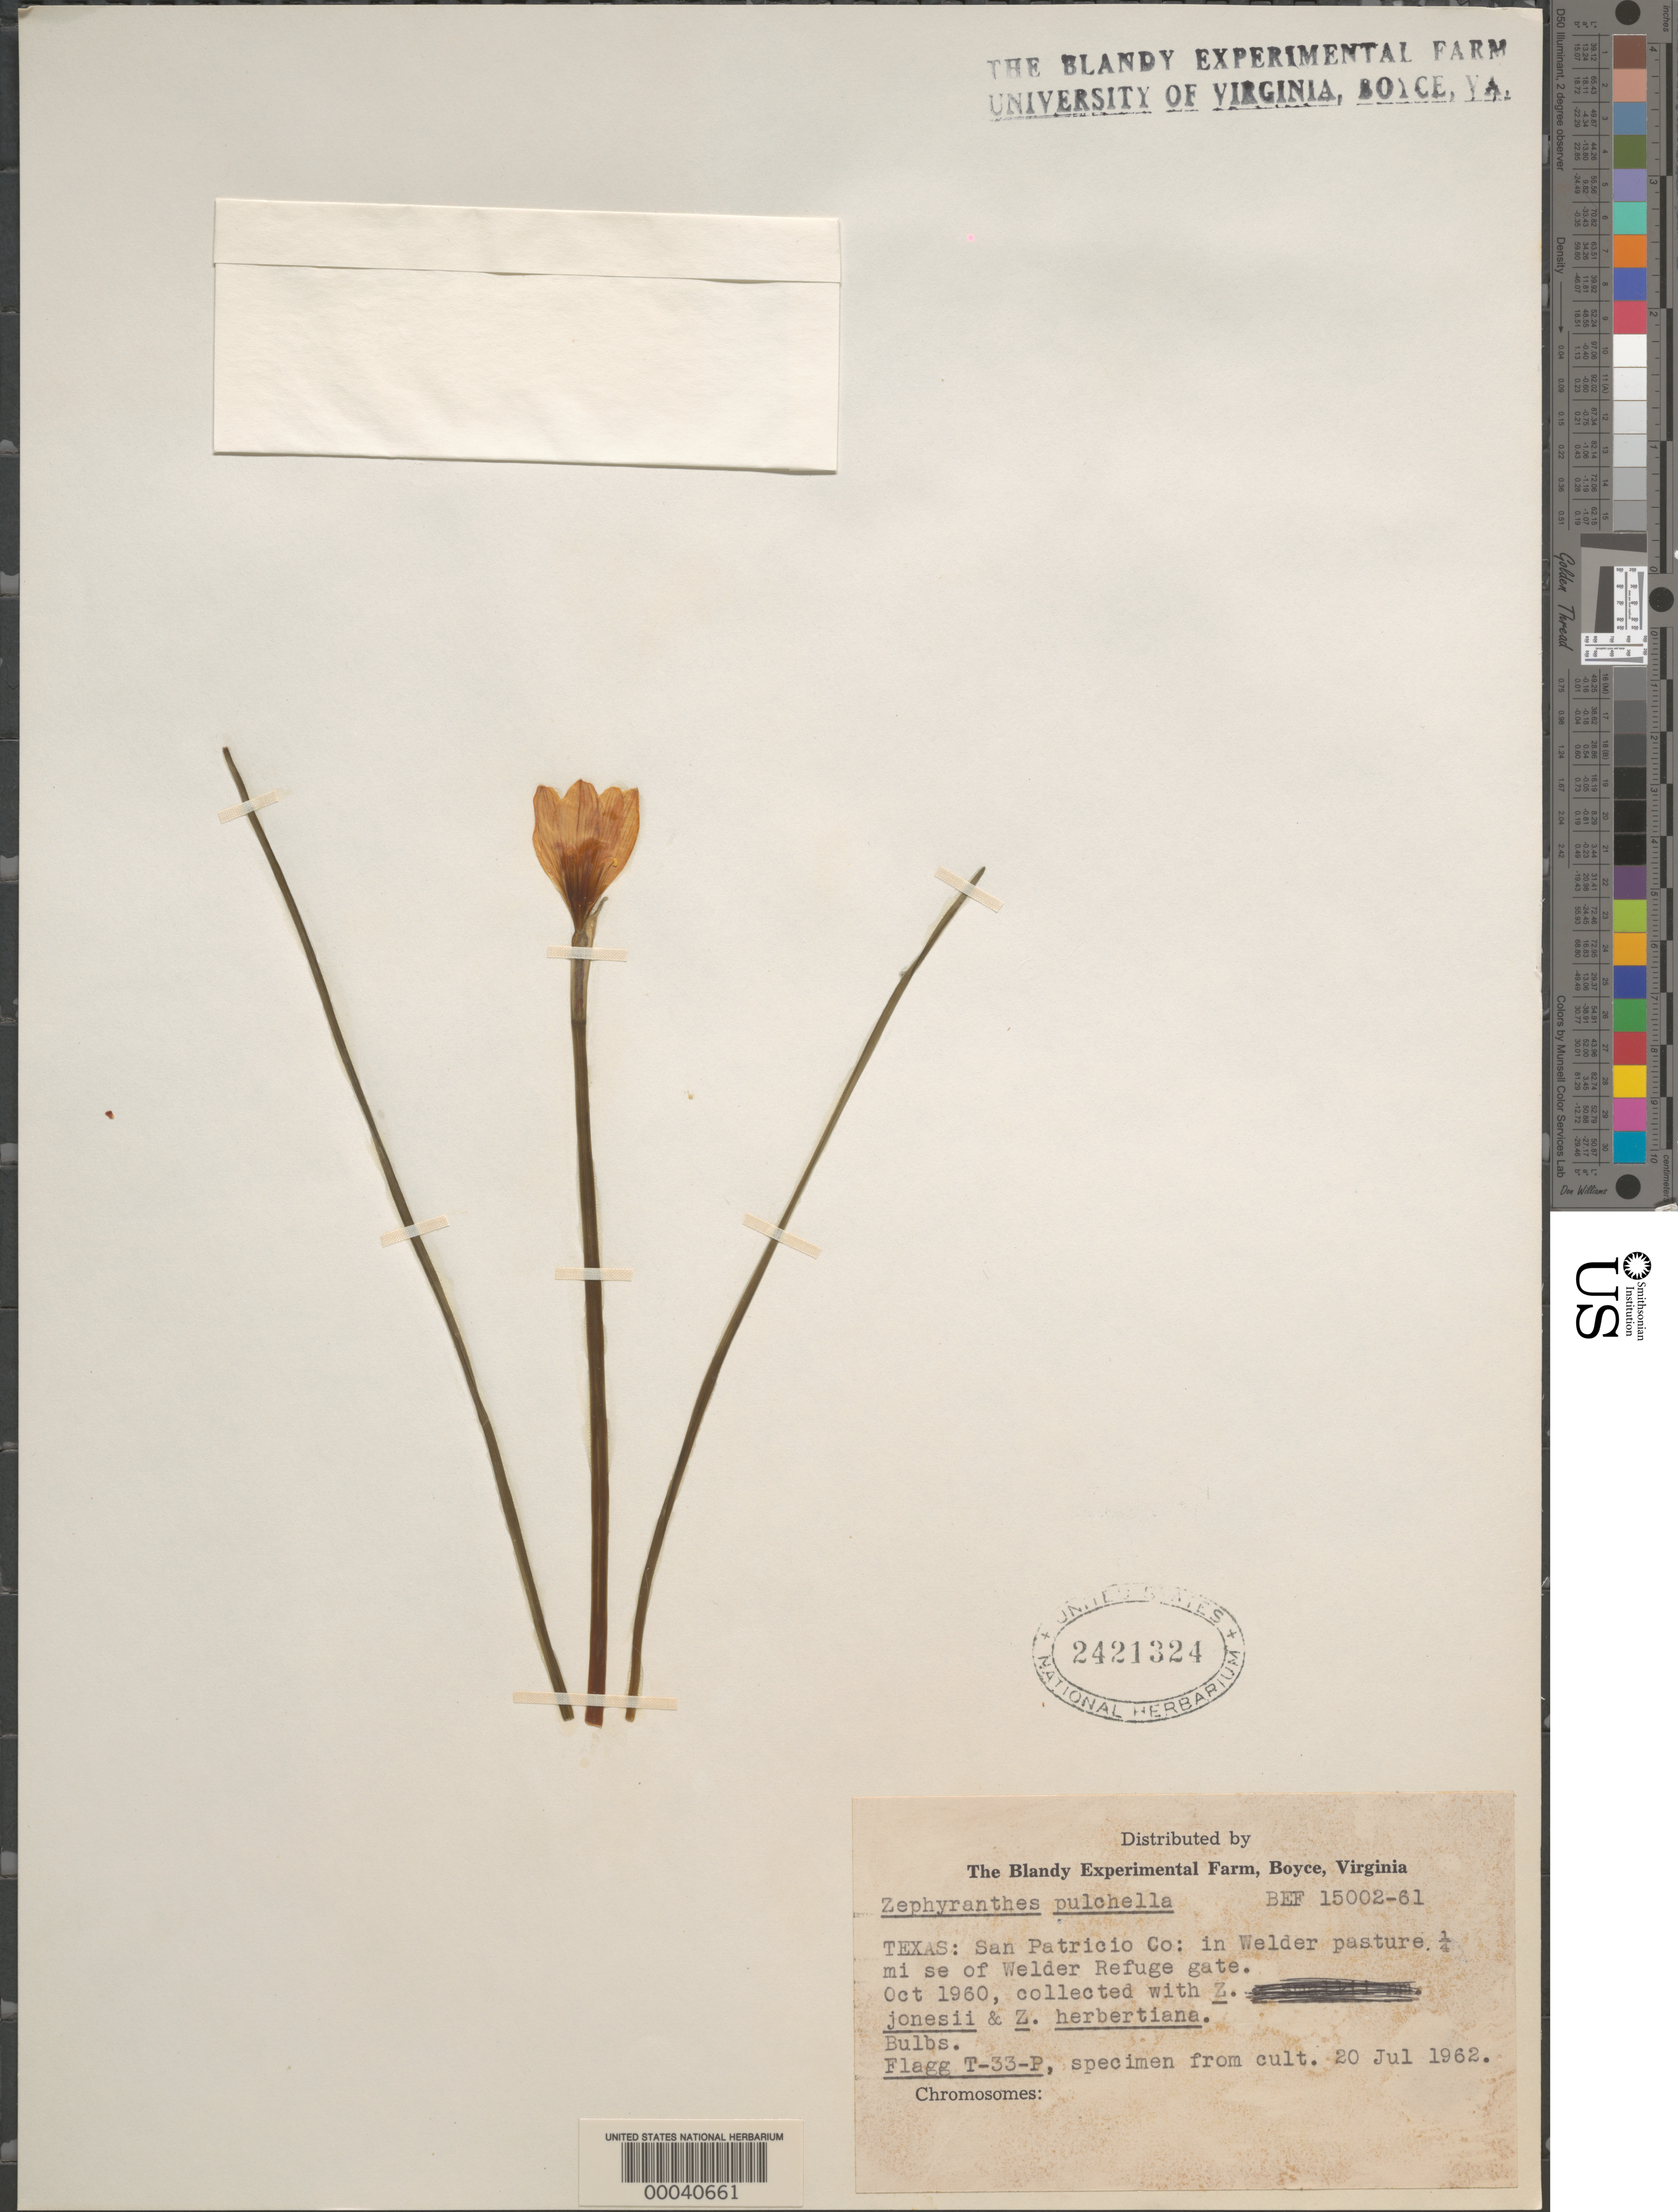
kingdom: Plantae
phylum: Tracheophyta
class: Liliopsida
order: Asparagales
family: Amaryllidaceae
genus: Zephyranthes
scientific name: Zephyranthes pulchella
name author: J.G. Sm.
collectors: R. O. Flagg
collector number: T-37-p2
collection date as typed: Oct 1960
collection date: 1960-10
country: United States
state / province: Texas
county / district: San Patricio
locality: Welder pasture 0.25 mi. se of welder refuge gate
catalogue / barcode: US 2421324